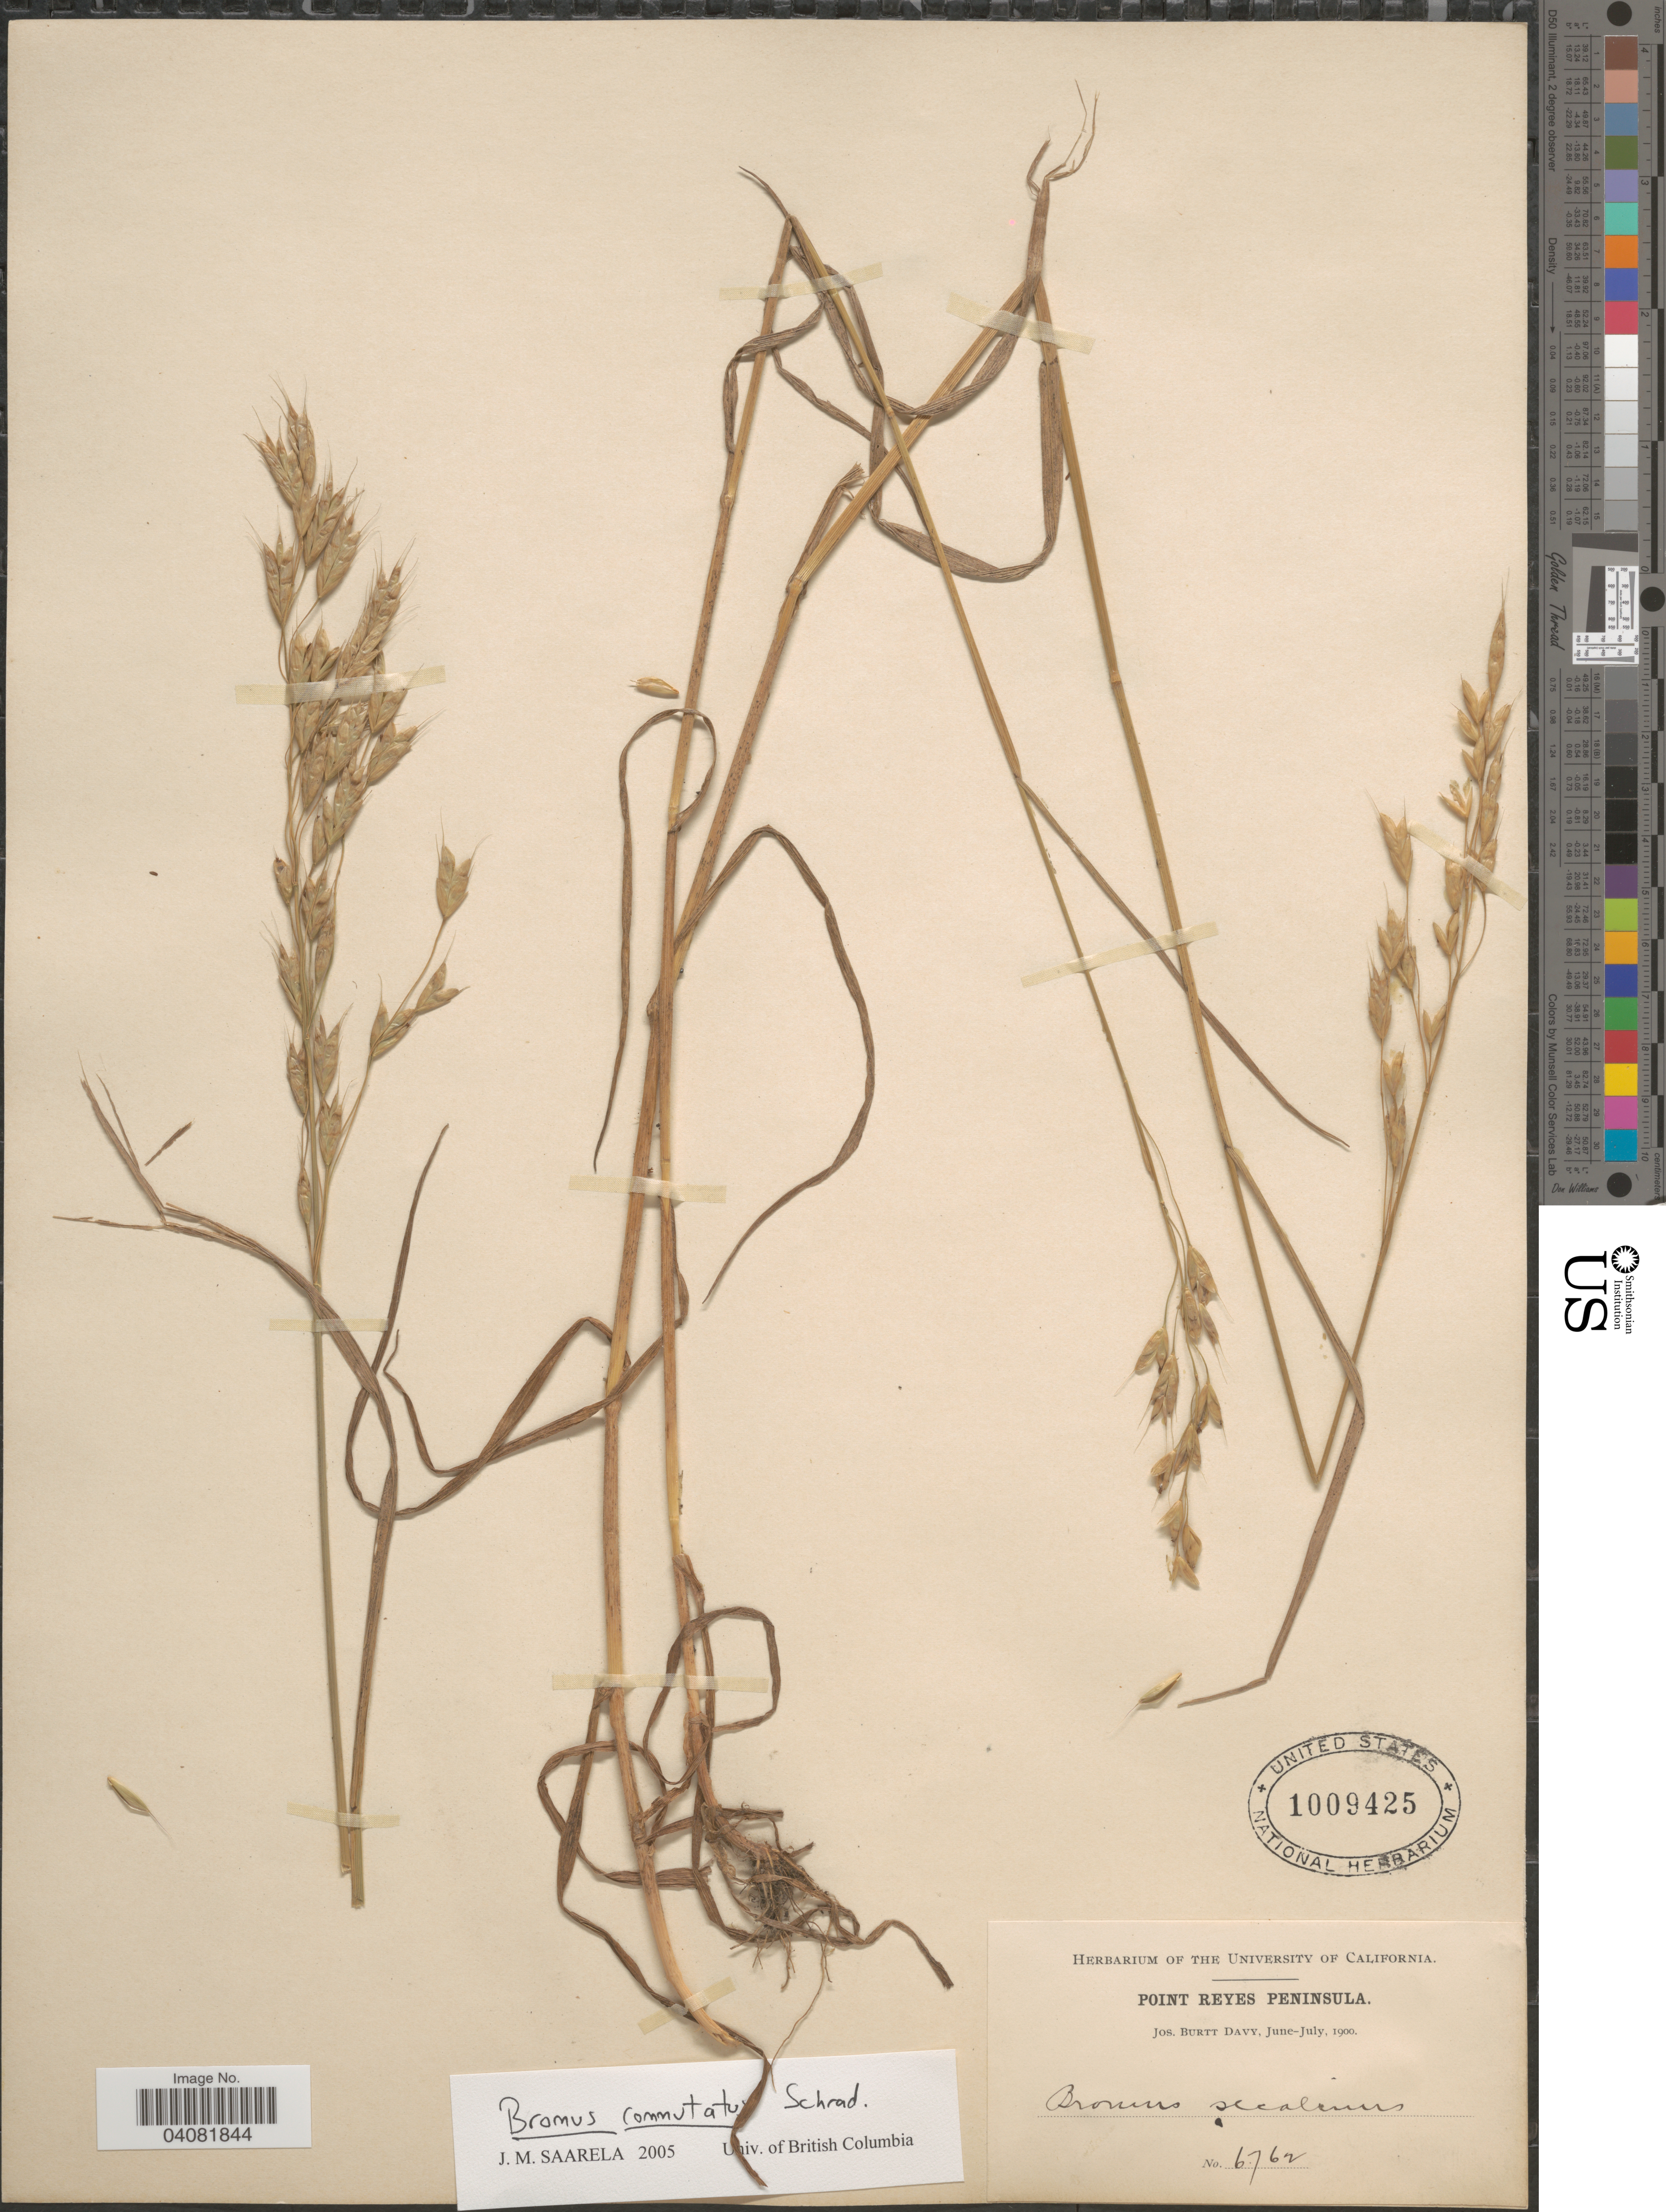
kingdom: Plantae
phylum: Tracheophyta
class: Liliopsida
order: Poales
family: Poaceae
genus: Bromus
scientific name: Bromus commutatus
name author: Schrad.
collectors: J. Burtt Davy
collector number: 6762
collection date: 1900-06/1900-07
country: United States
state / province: California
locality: Point Reyes Peninsula.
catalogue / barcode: US 1009425